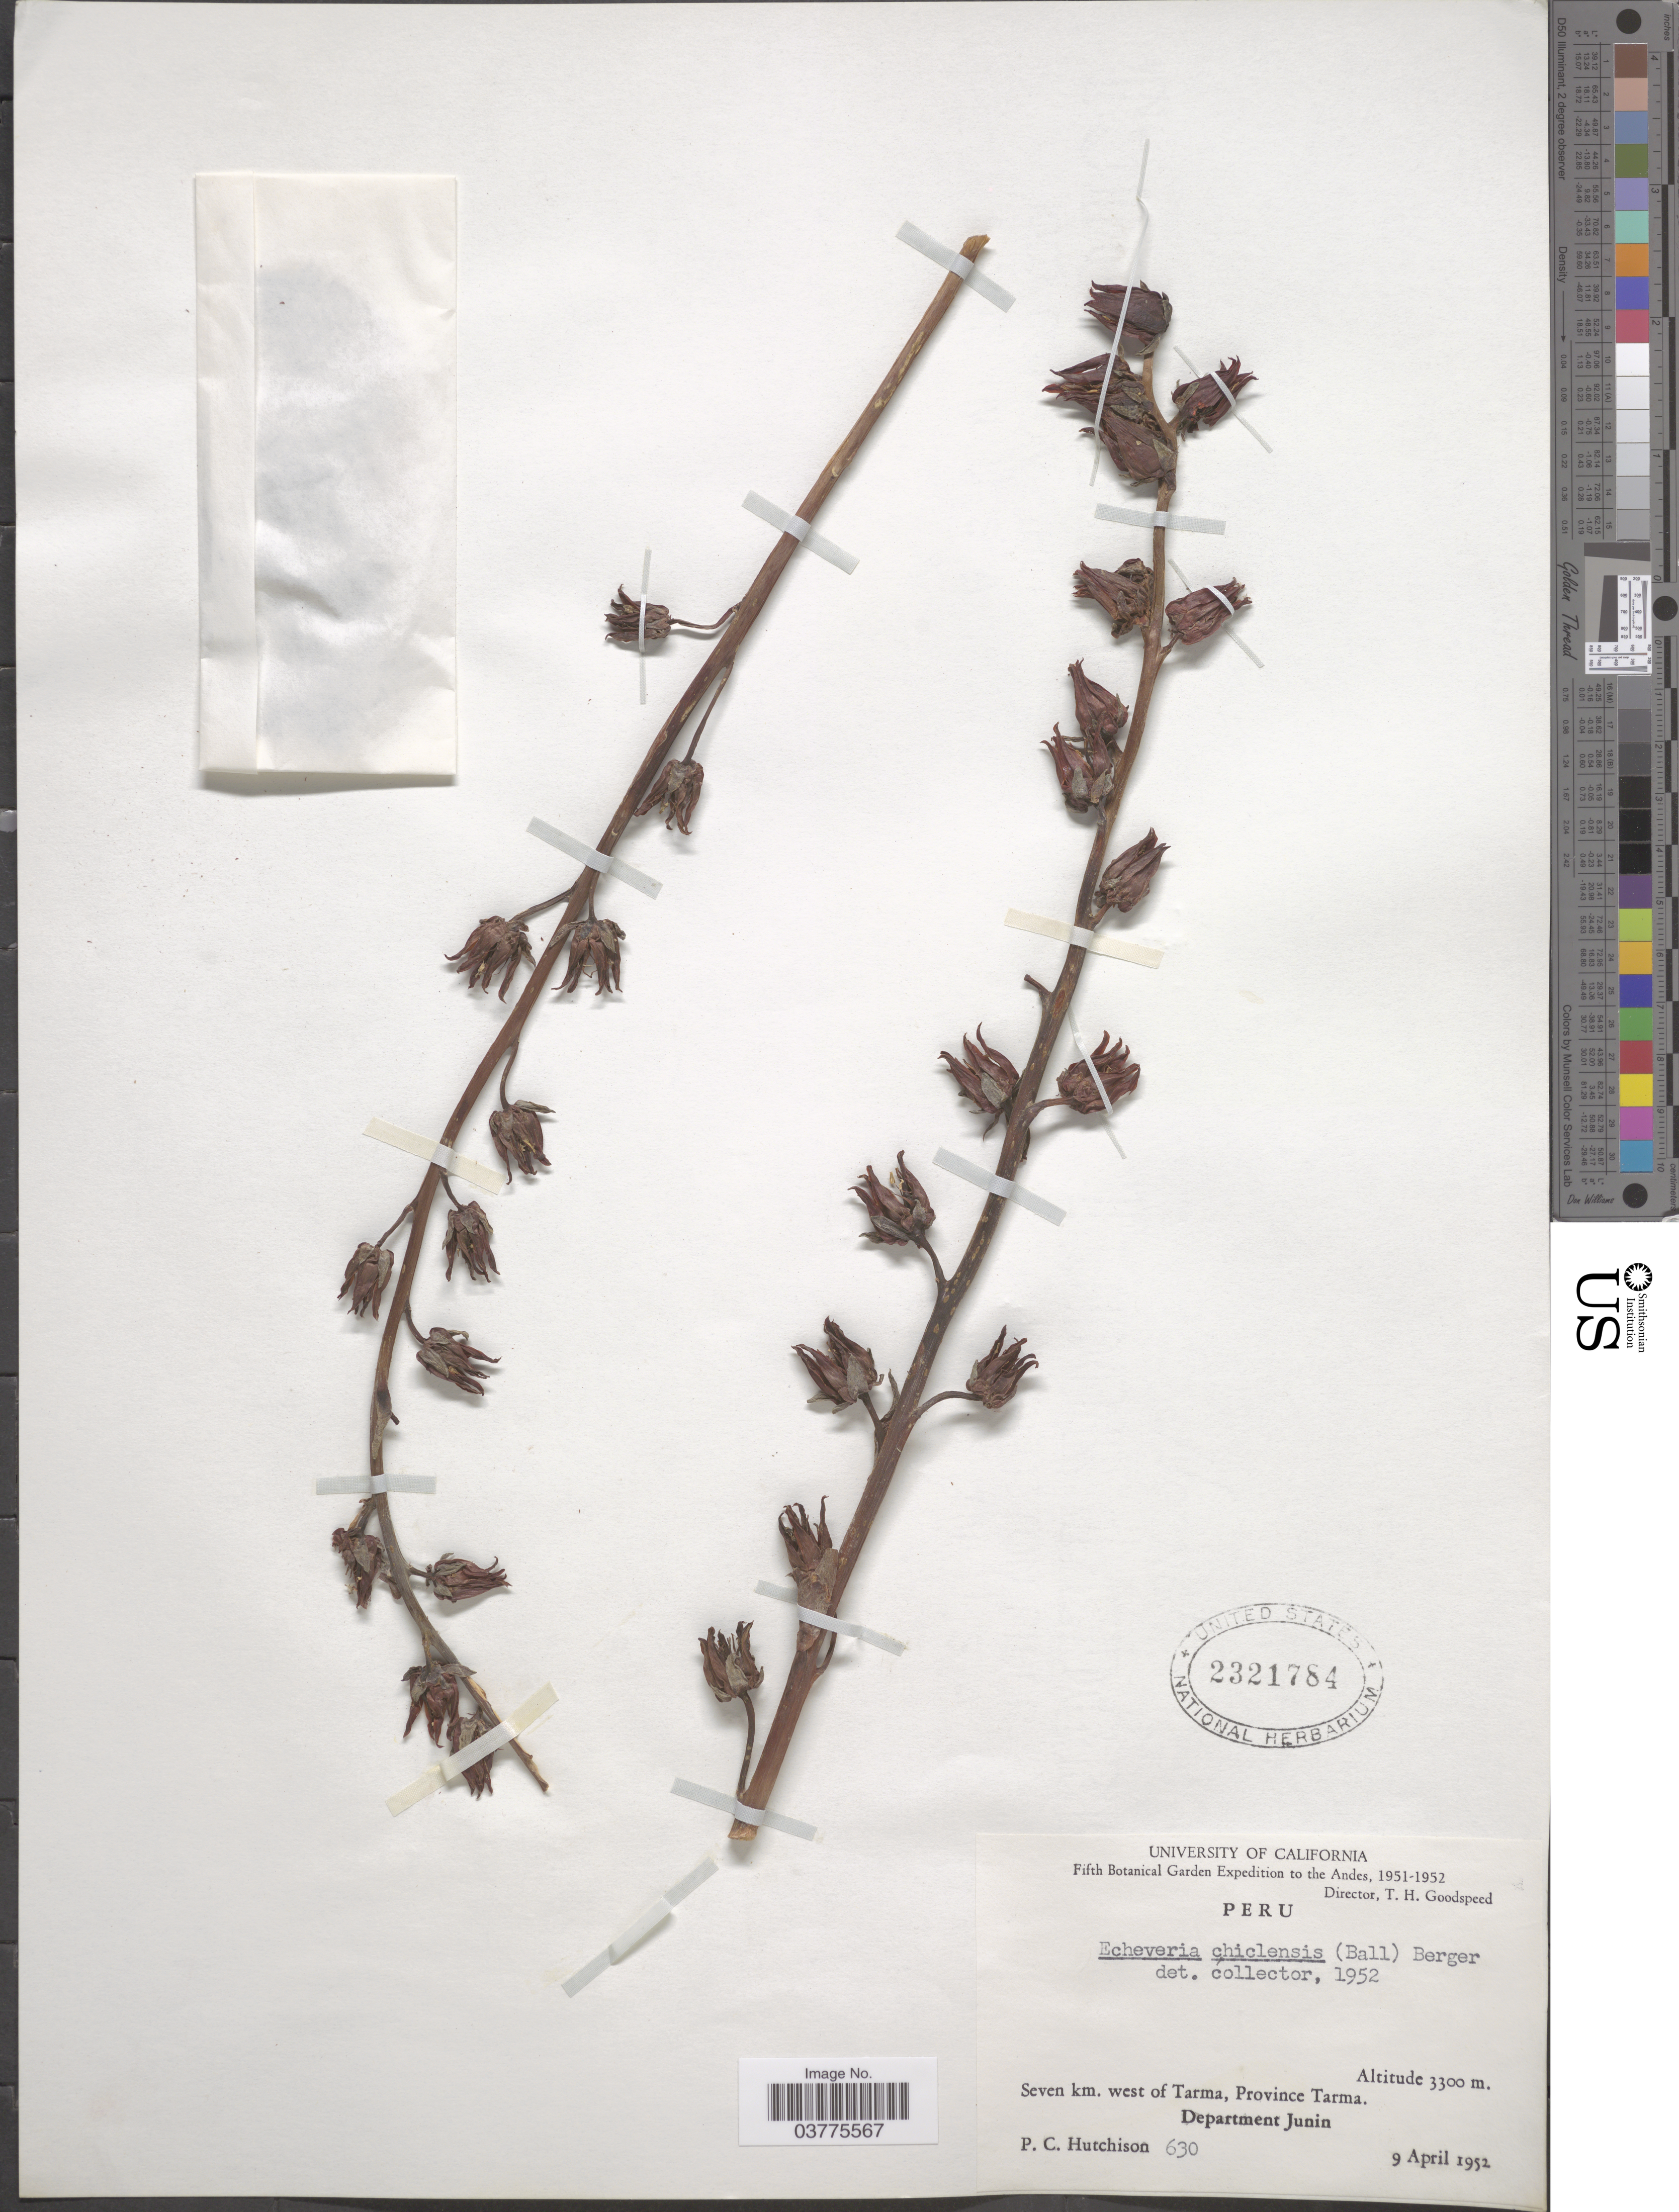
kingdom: Plantae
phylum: Tracheophyta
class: Magnoliopsida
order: Saxifragales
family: Crassulaceae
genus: Echeveria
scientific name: Echeveria andicola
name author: Pino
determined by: Pino, Guillermo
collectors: P. C. Hutchison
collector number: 630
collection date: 1952-04-09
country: Peru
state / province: Junín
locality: Seven km. west of Tarma, Province Tarma. Department Junin.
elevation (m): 3300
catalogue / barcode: US 2321784